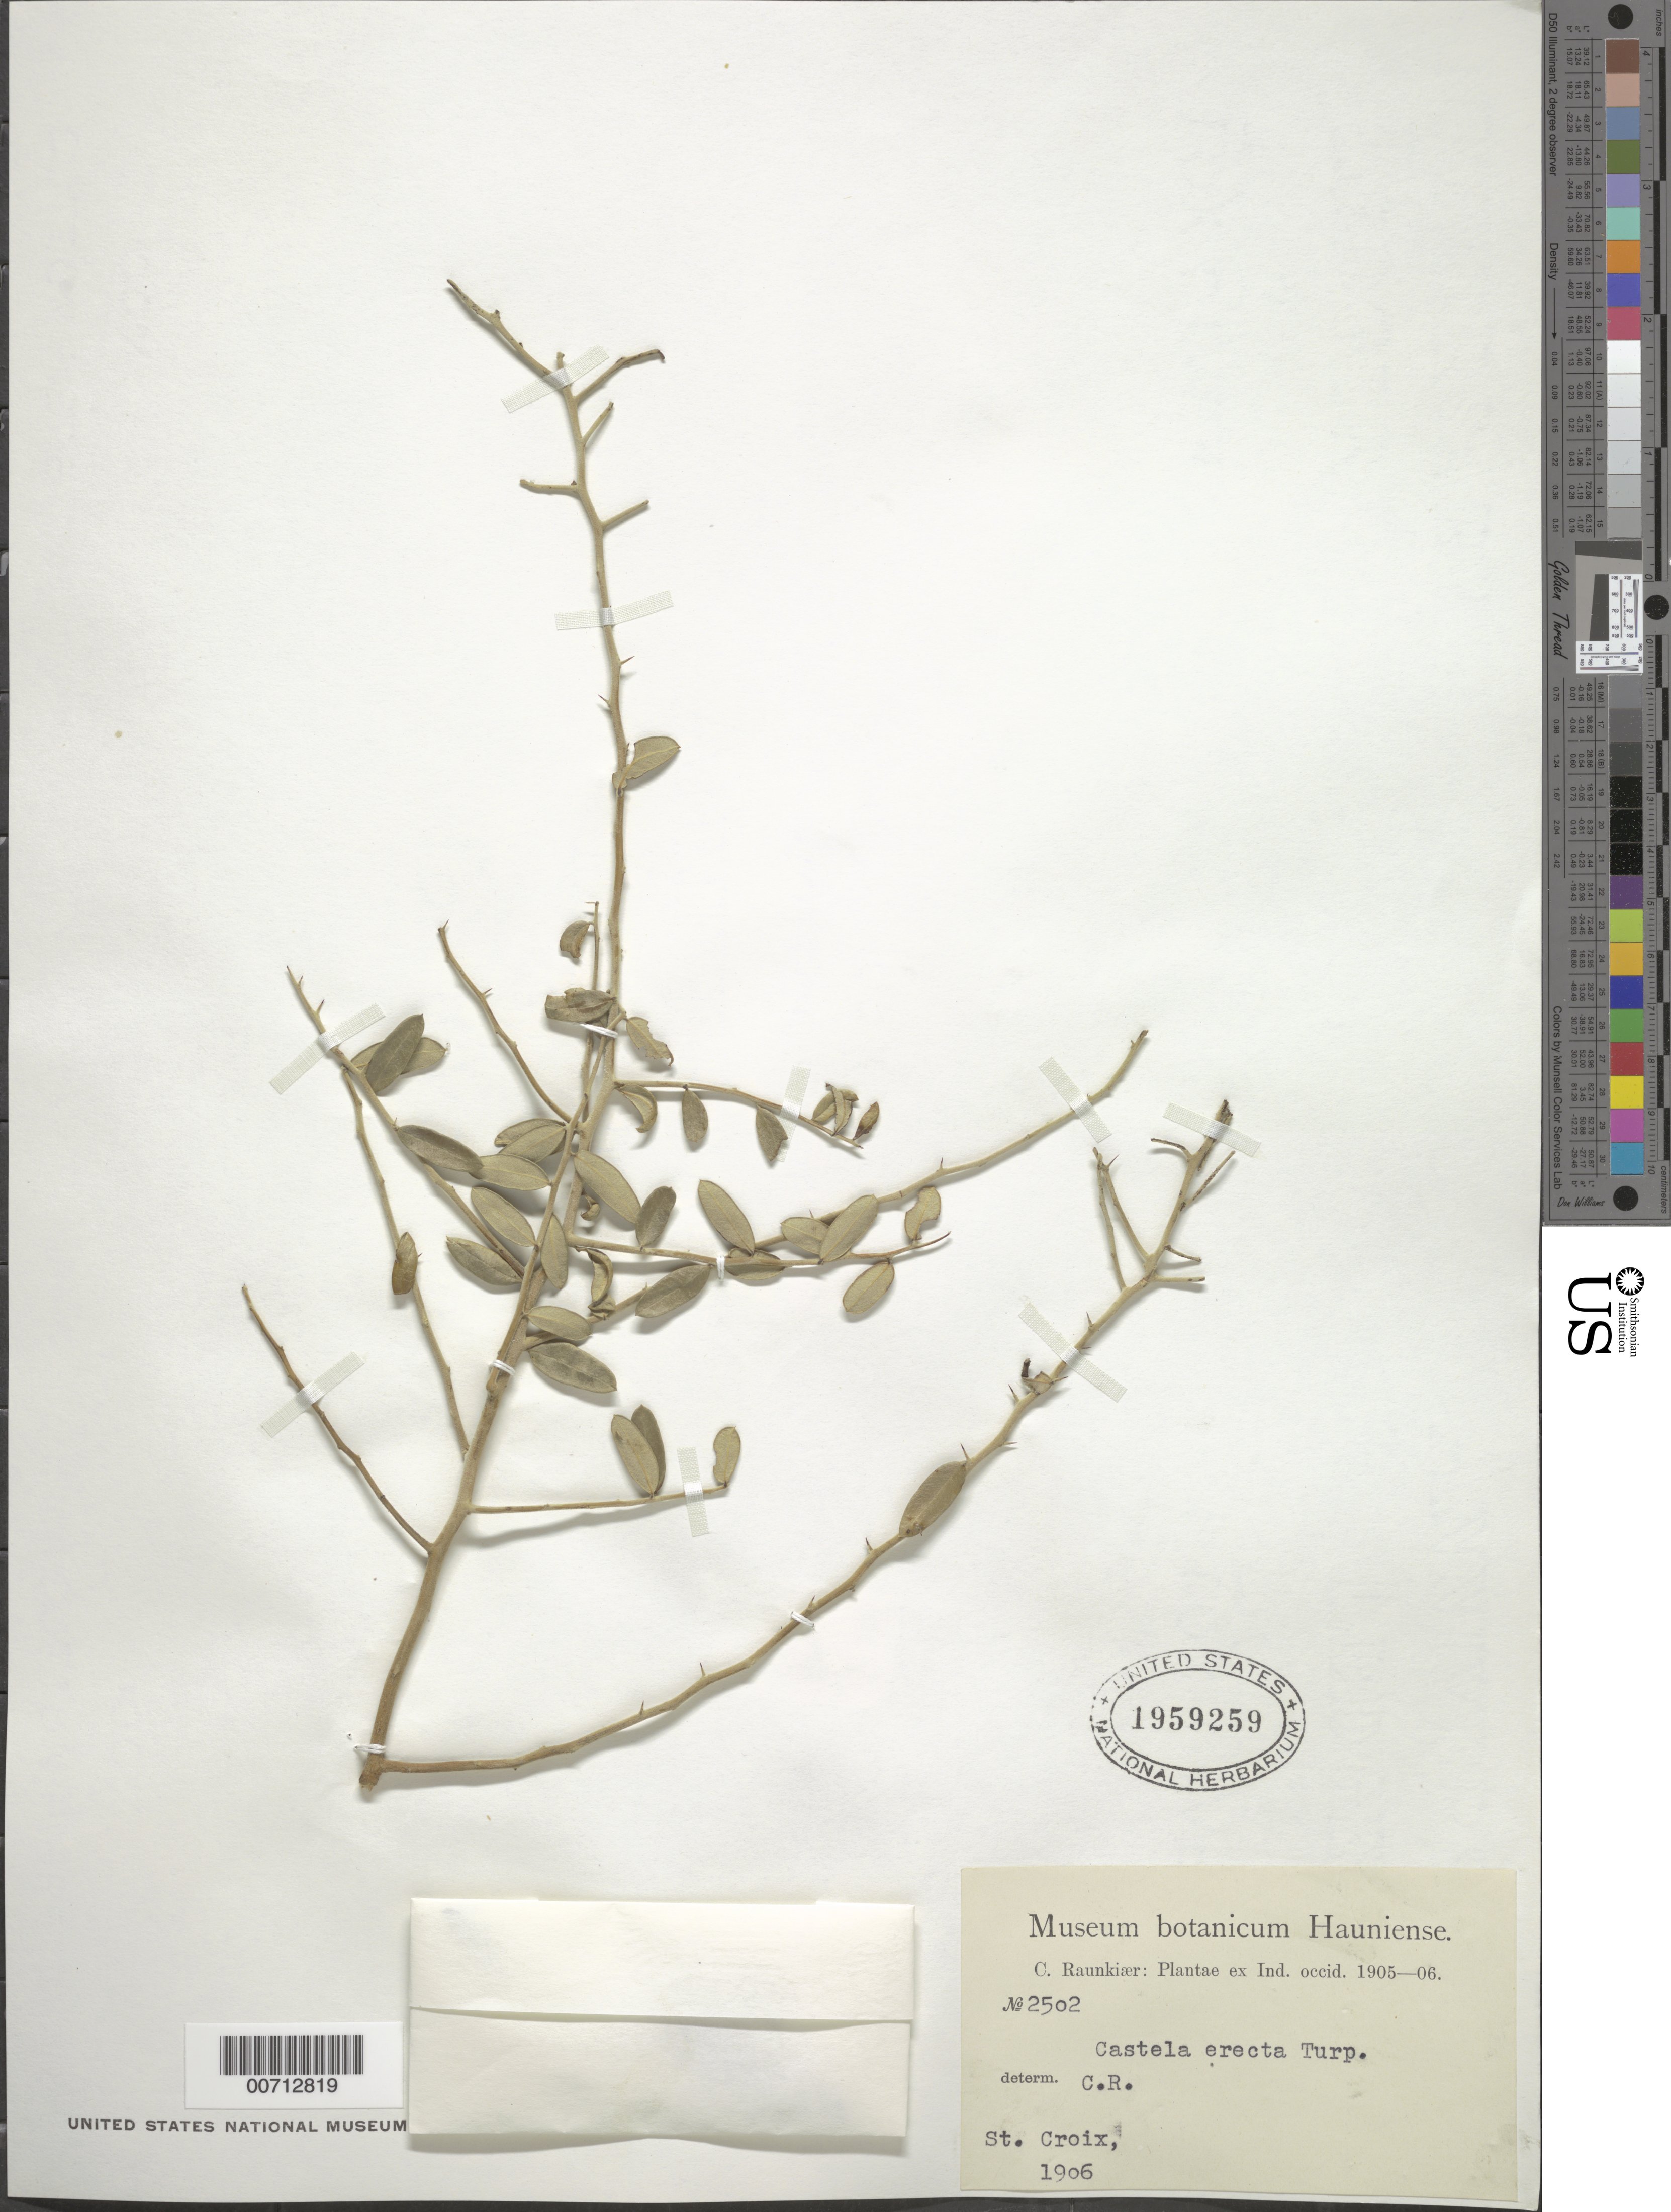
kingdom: Plantae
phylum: Tracheophyta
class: Magnoliopsida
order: Sapindales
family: Simaroubaceae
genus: Castela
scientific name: Castela erecta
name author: Turpin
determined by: Raunkiær, C.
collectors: C. C. Raunkiaer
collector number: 2502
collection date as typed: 1906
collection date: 1906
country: U.S. Virgin Islands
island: St. Croix Island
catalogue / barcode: US 1959259